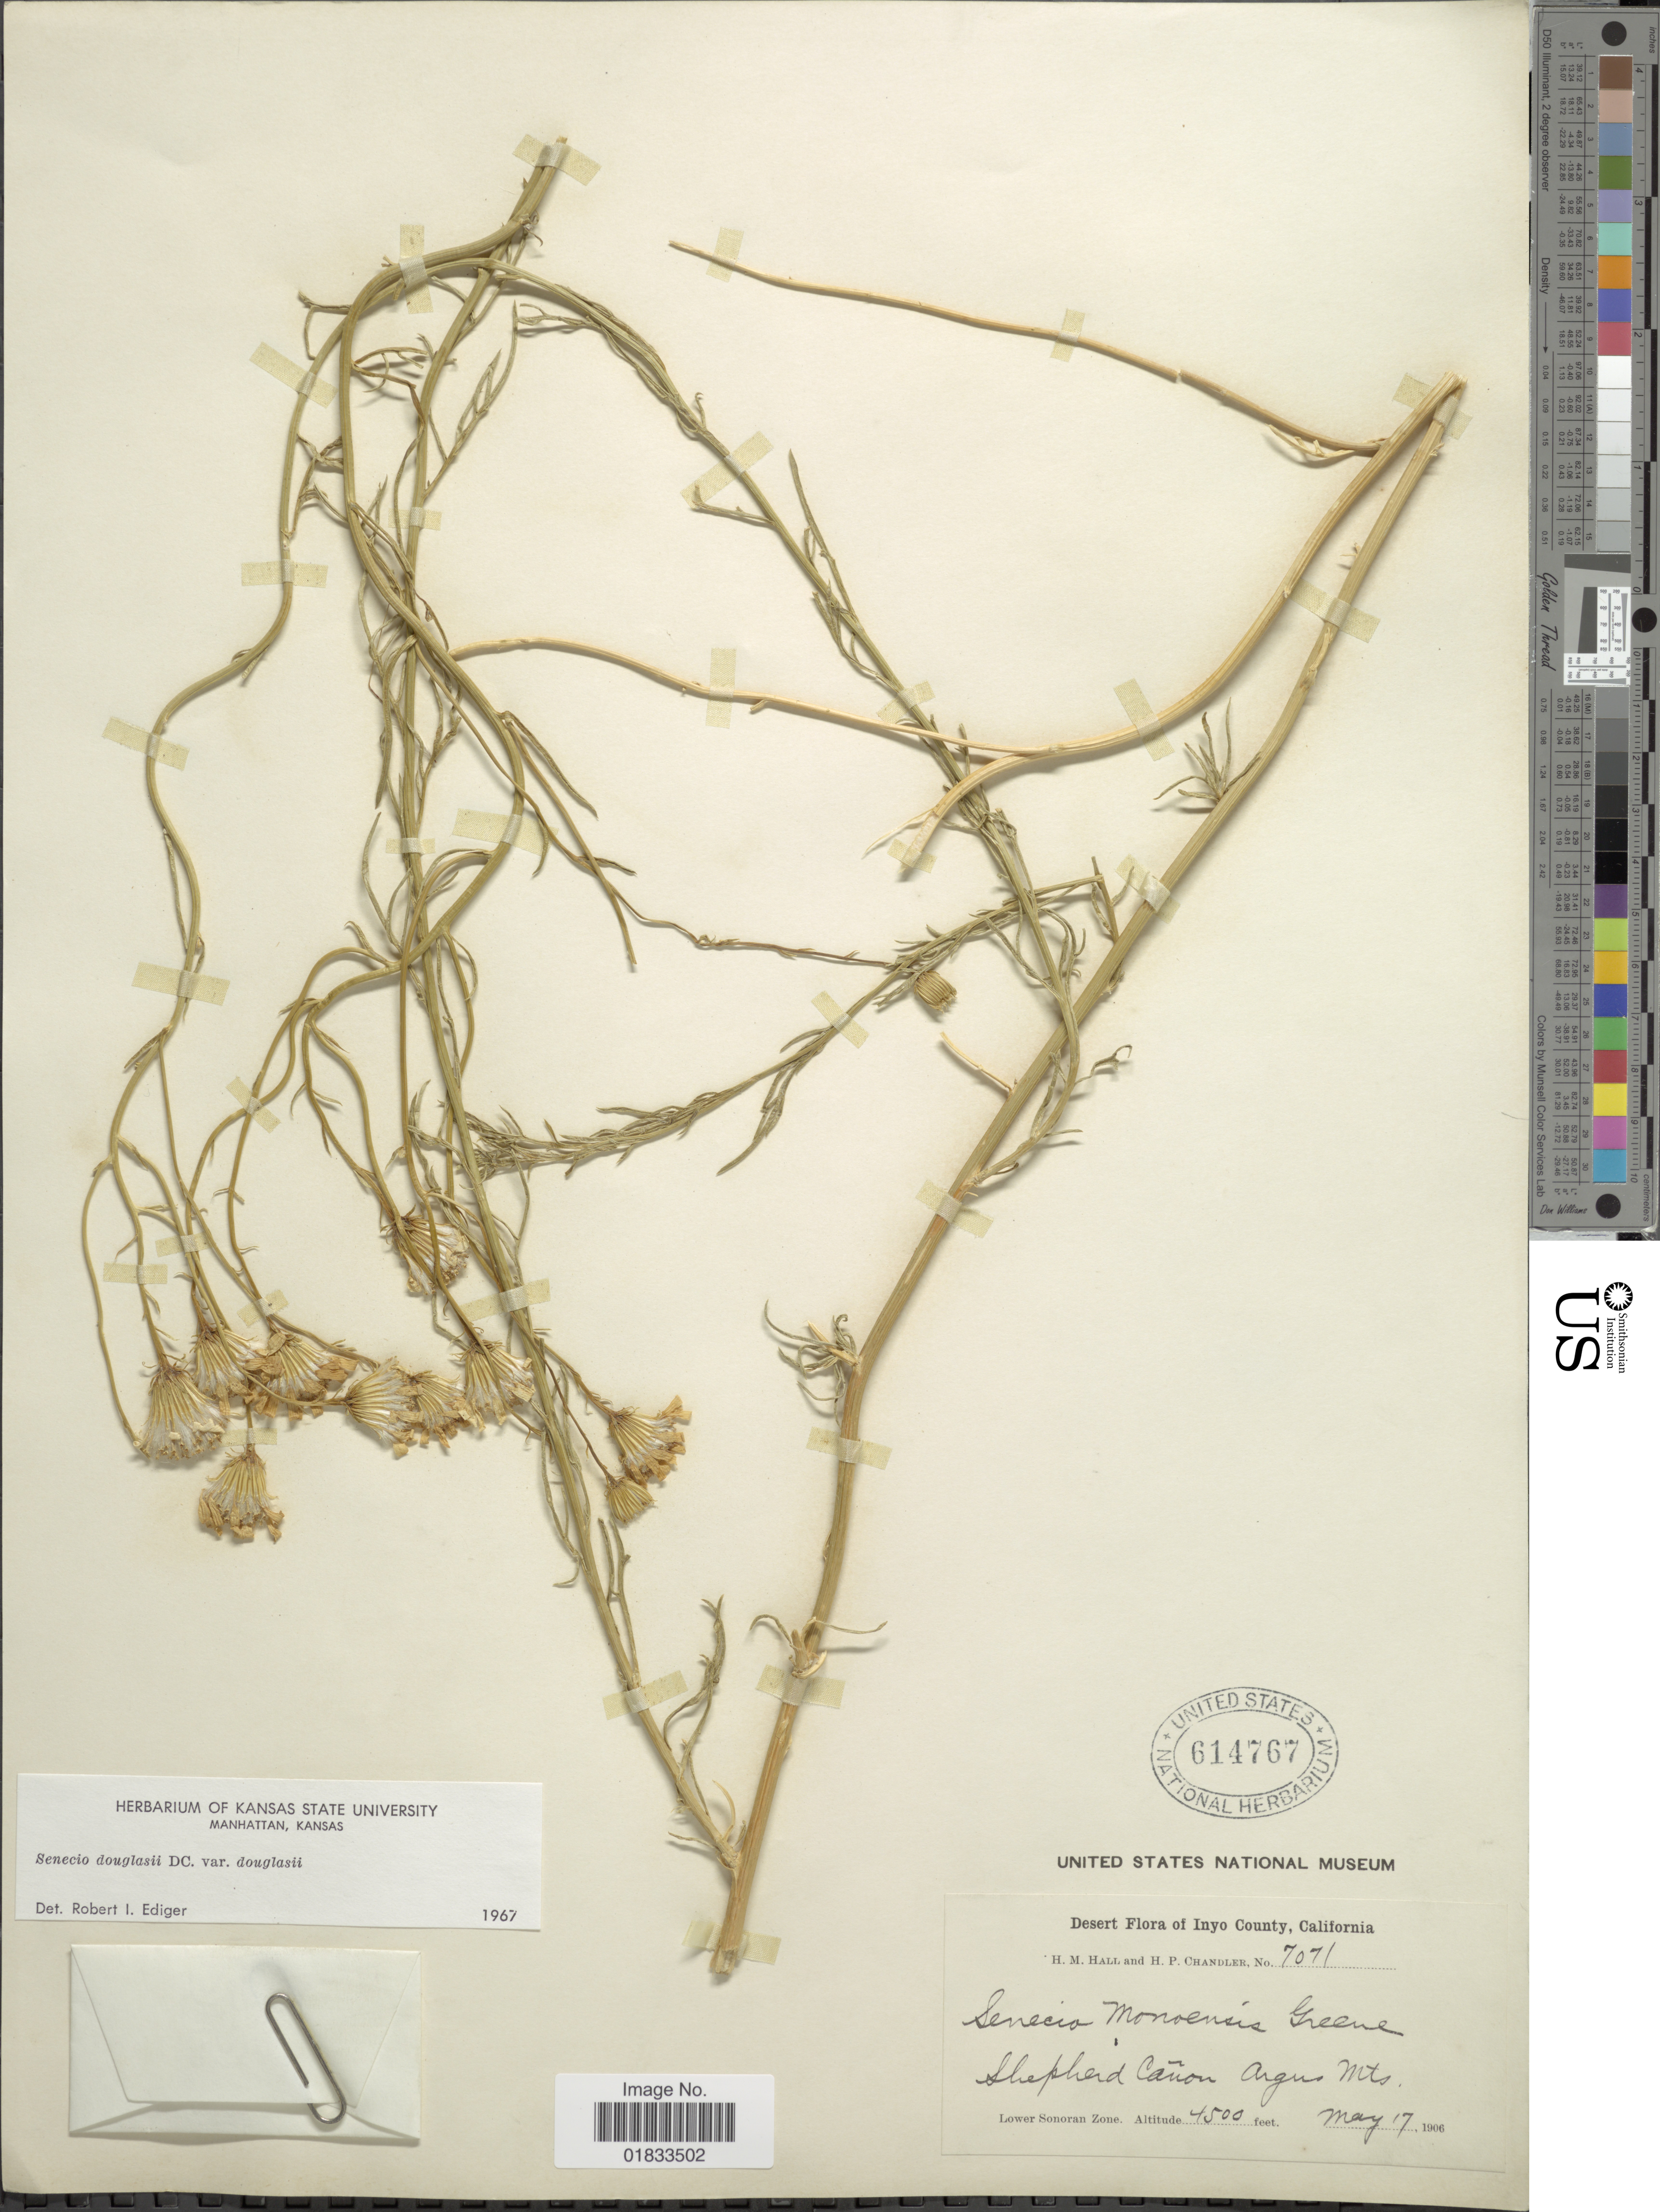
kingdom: Plantae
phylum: Tracheophyta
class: Magnoliopsida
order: Asterales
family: Asteraceae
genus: Senecio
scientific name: Senecio flaccidus var. douglasii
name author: (DC.) B.L. Turner & T.M. Barkley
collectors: H. M. Hall & H. Chandler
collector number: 7071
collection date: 1906-05-17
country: United States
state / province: California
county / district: Inyo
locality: Inyo County, Shephard Canon Argus Mts., Lower Sonoran Zone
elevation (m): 1372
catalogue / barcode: US 614767